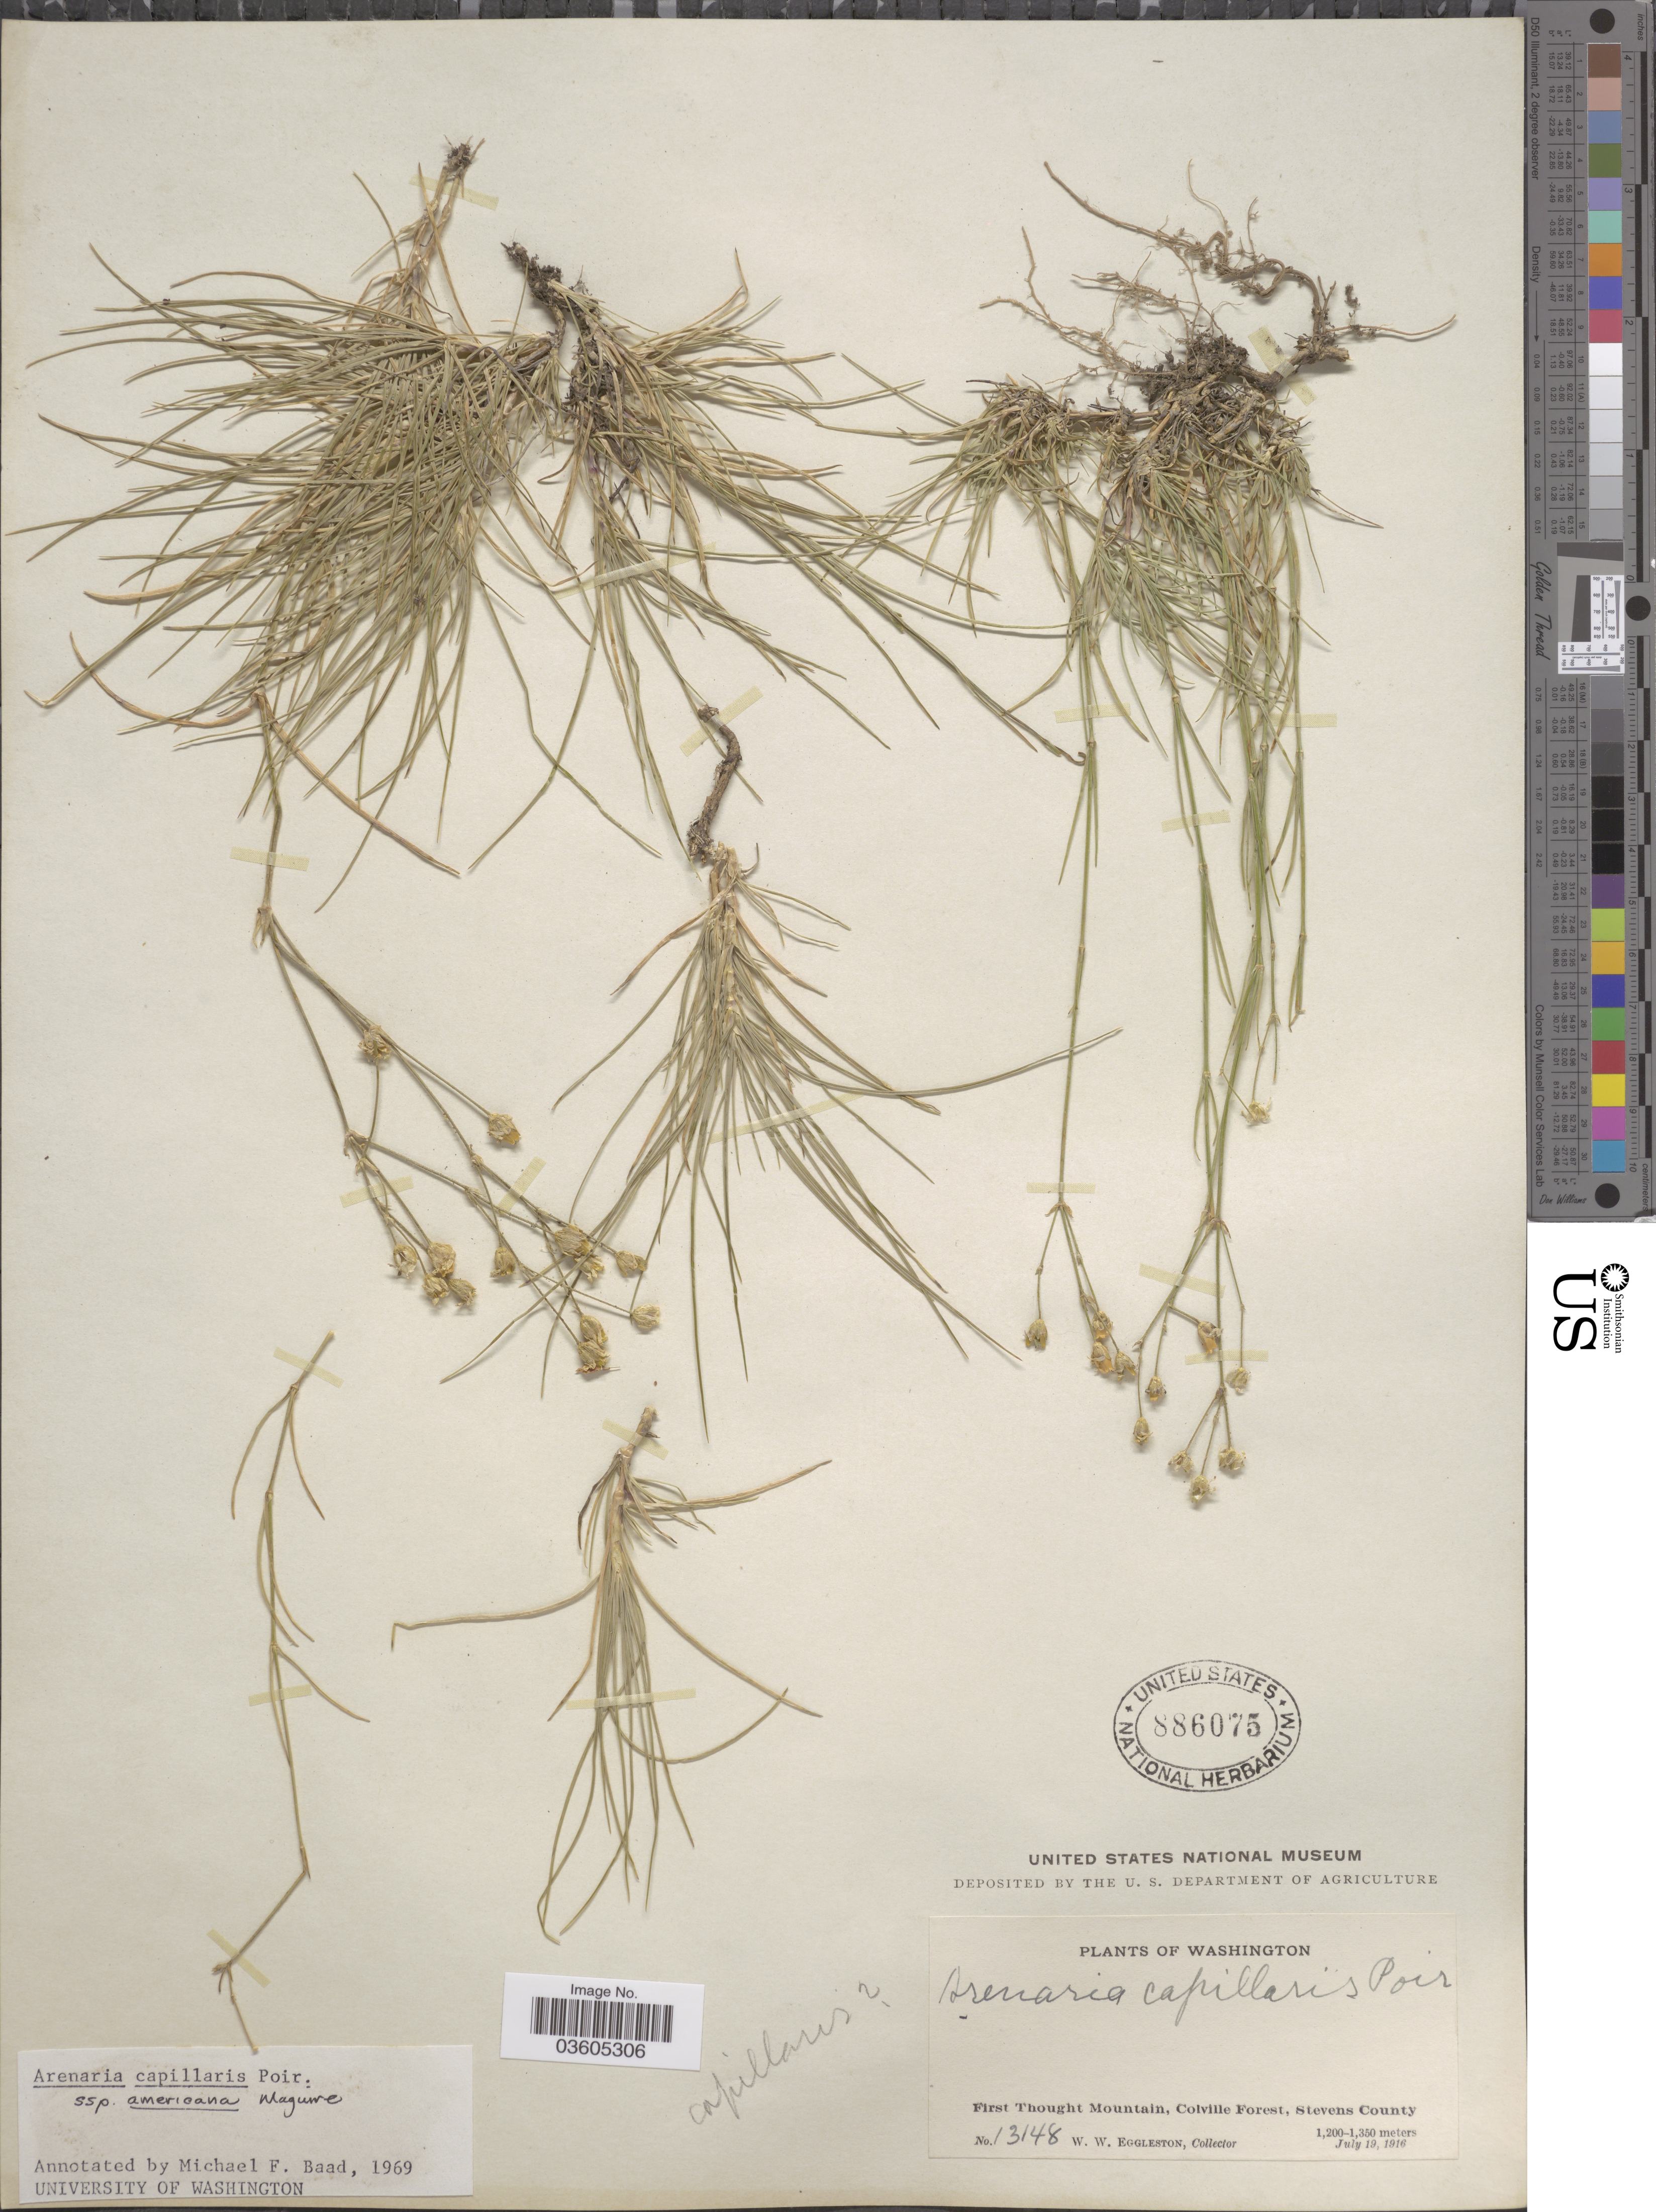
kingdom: Plantae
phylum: Tracheophyta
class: Magnoliopsida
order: Caryophyllales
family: Caryophyllaceae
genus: Eremogone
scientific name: Eremogone capillaris var. americana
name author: (Maguire) R.L. Hartm. & Rabeler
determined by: U.S. National Herbarium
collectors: W. W. Eggleston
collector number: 13148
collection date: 1916-07-19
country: United States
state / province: Washington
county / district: Stevens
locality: First Thought Mountain, Colville Forest, Stevens County.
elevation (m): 1200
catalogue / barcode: US 886075